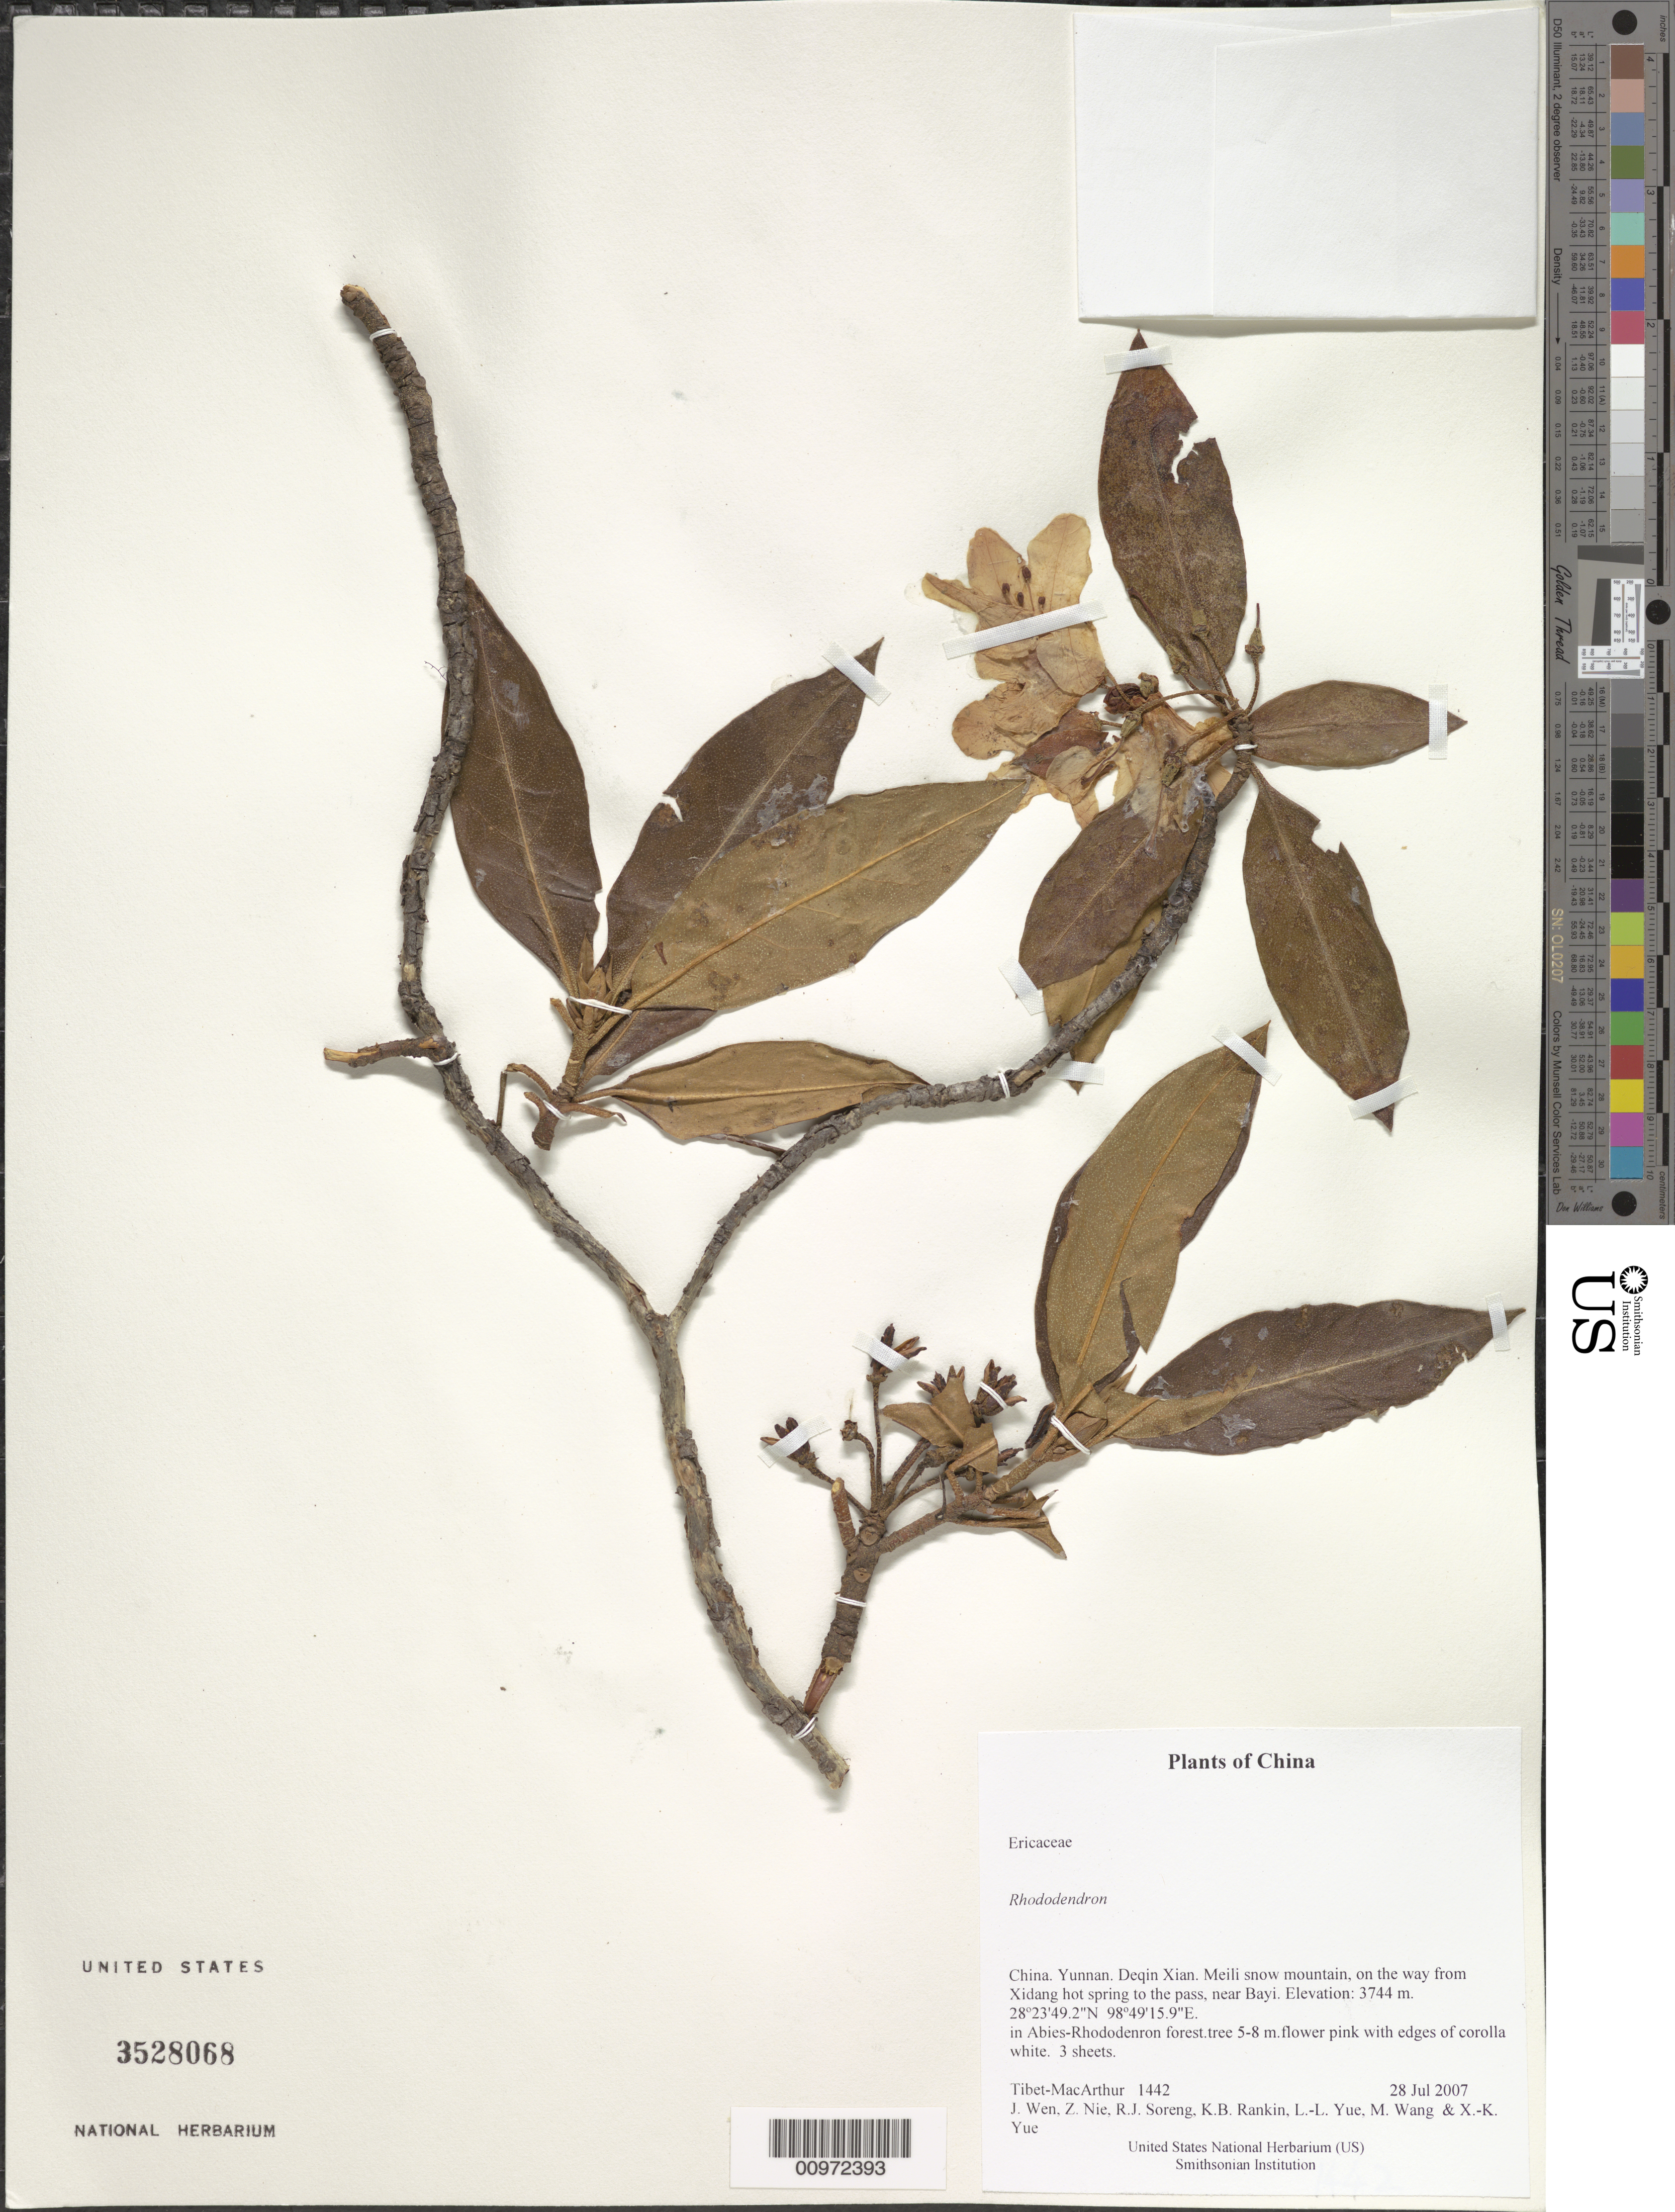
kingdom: Plantae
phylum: Tracheophyta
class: Magnoliopsida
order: Ericales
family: Ericaceae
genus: Rhododendron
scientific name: Rhododendron sp.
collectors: Tibet-MacArthur, J. Wen, Z. Nie, R. J. Soreng, K. Rankin, L. Yue, M. Wang & X. Yue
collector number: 1442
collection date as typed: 28 Jul 2007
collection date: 2007-07-28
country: China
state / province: Yunnan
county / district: Deqin Xian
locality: Meili snow mountain, on the way from Xidang hot spring to the pass, near Bayi.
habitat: In Abies-Rhododenron forest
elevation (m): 3744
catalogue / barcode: US 3528068